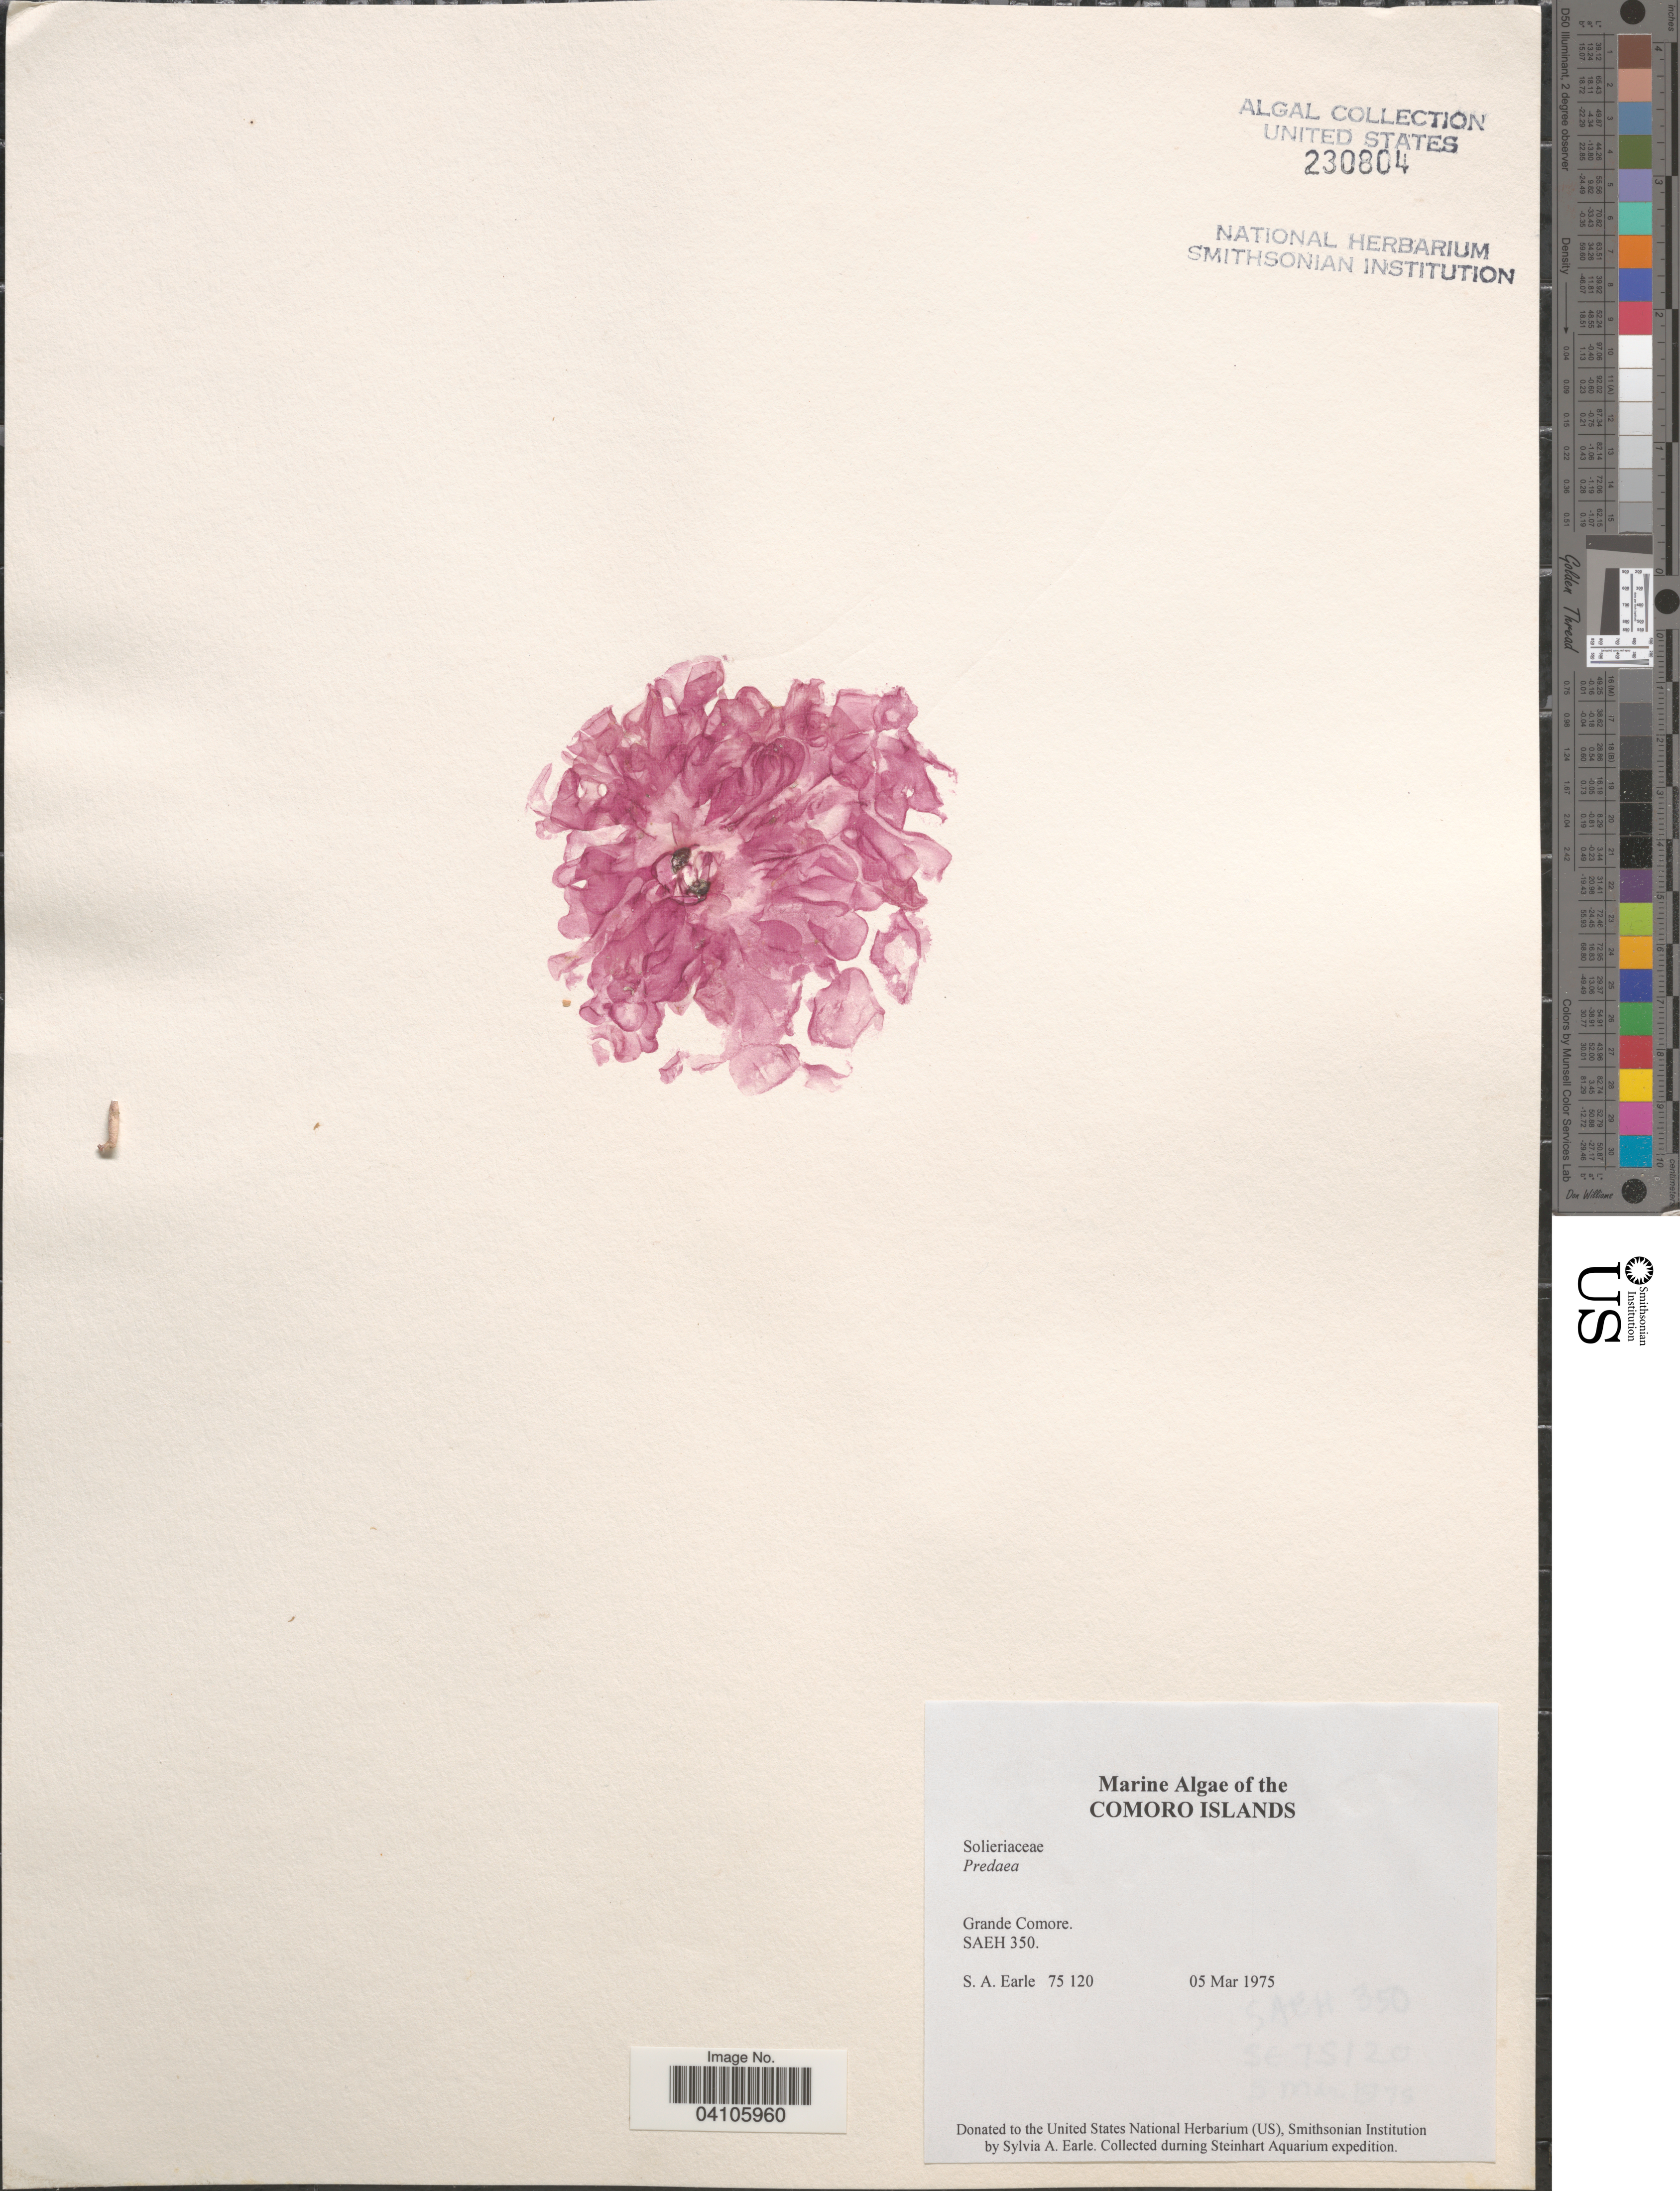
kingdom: Plantae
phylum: Rhodophyta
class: Florideophyceae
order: Nemastomatales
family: Nemastomataceae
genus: Predaea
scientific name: Predaea sp.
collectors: S. A. Earle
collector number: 75120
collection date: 1975-03-05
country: Comoros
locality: Grande Comore. Steinhart Aquarium expedition.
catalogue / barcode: US 230804